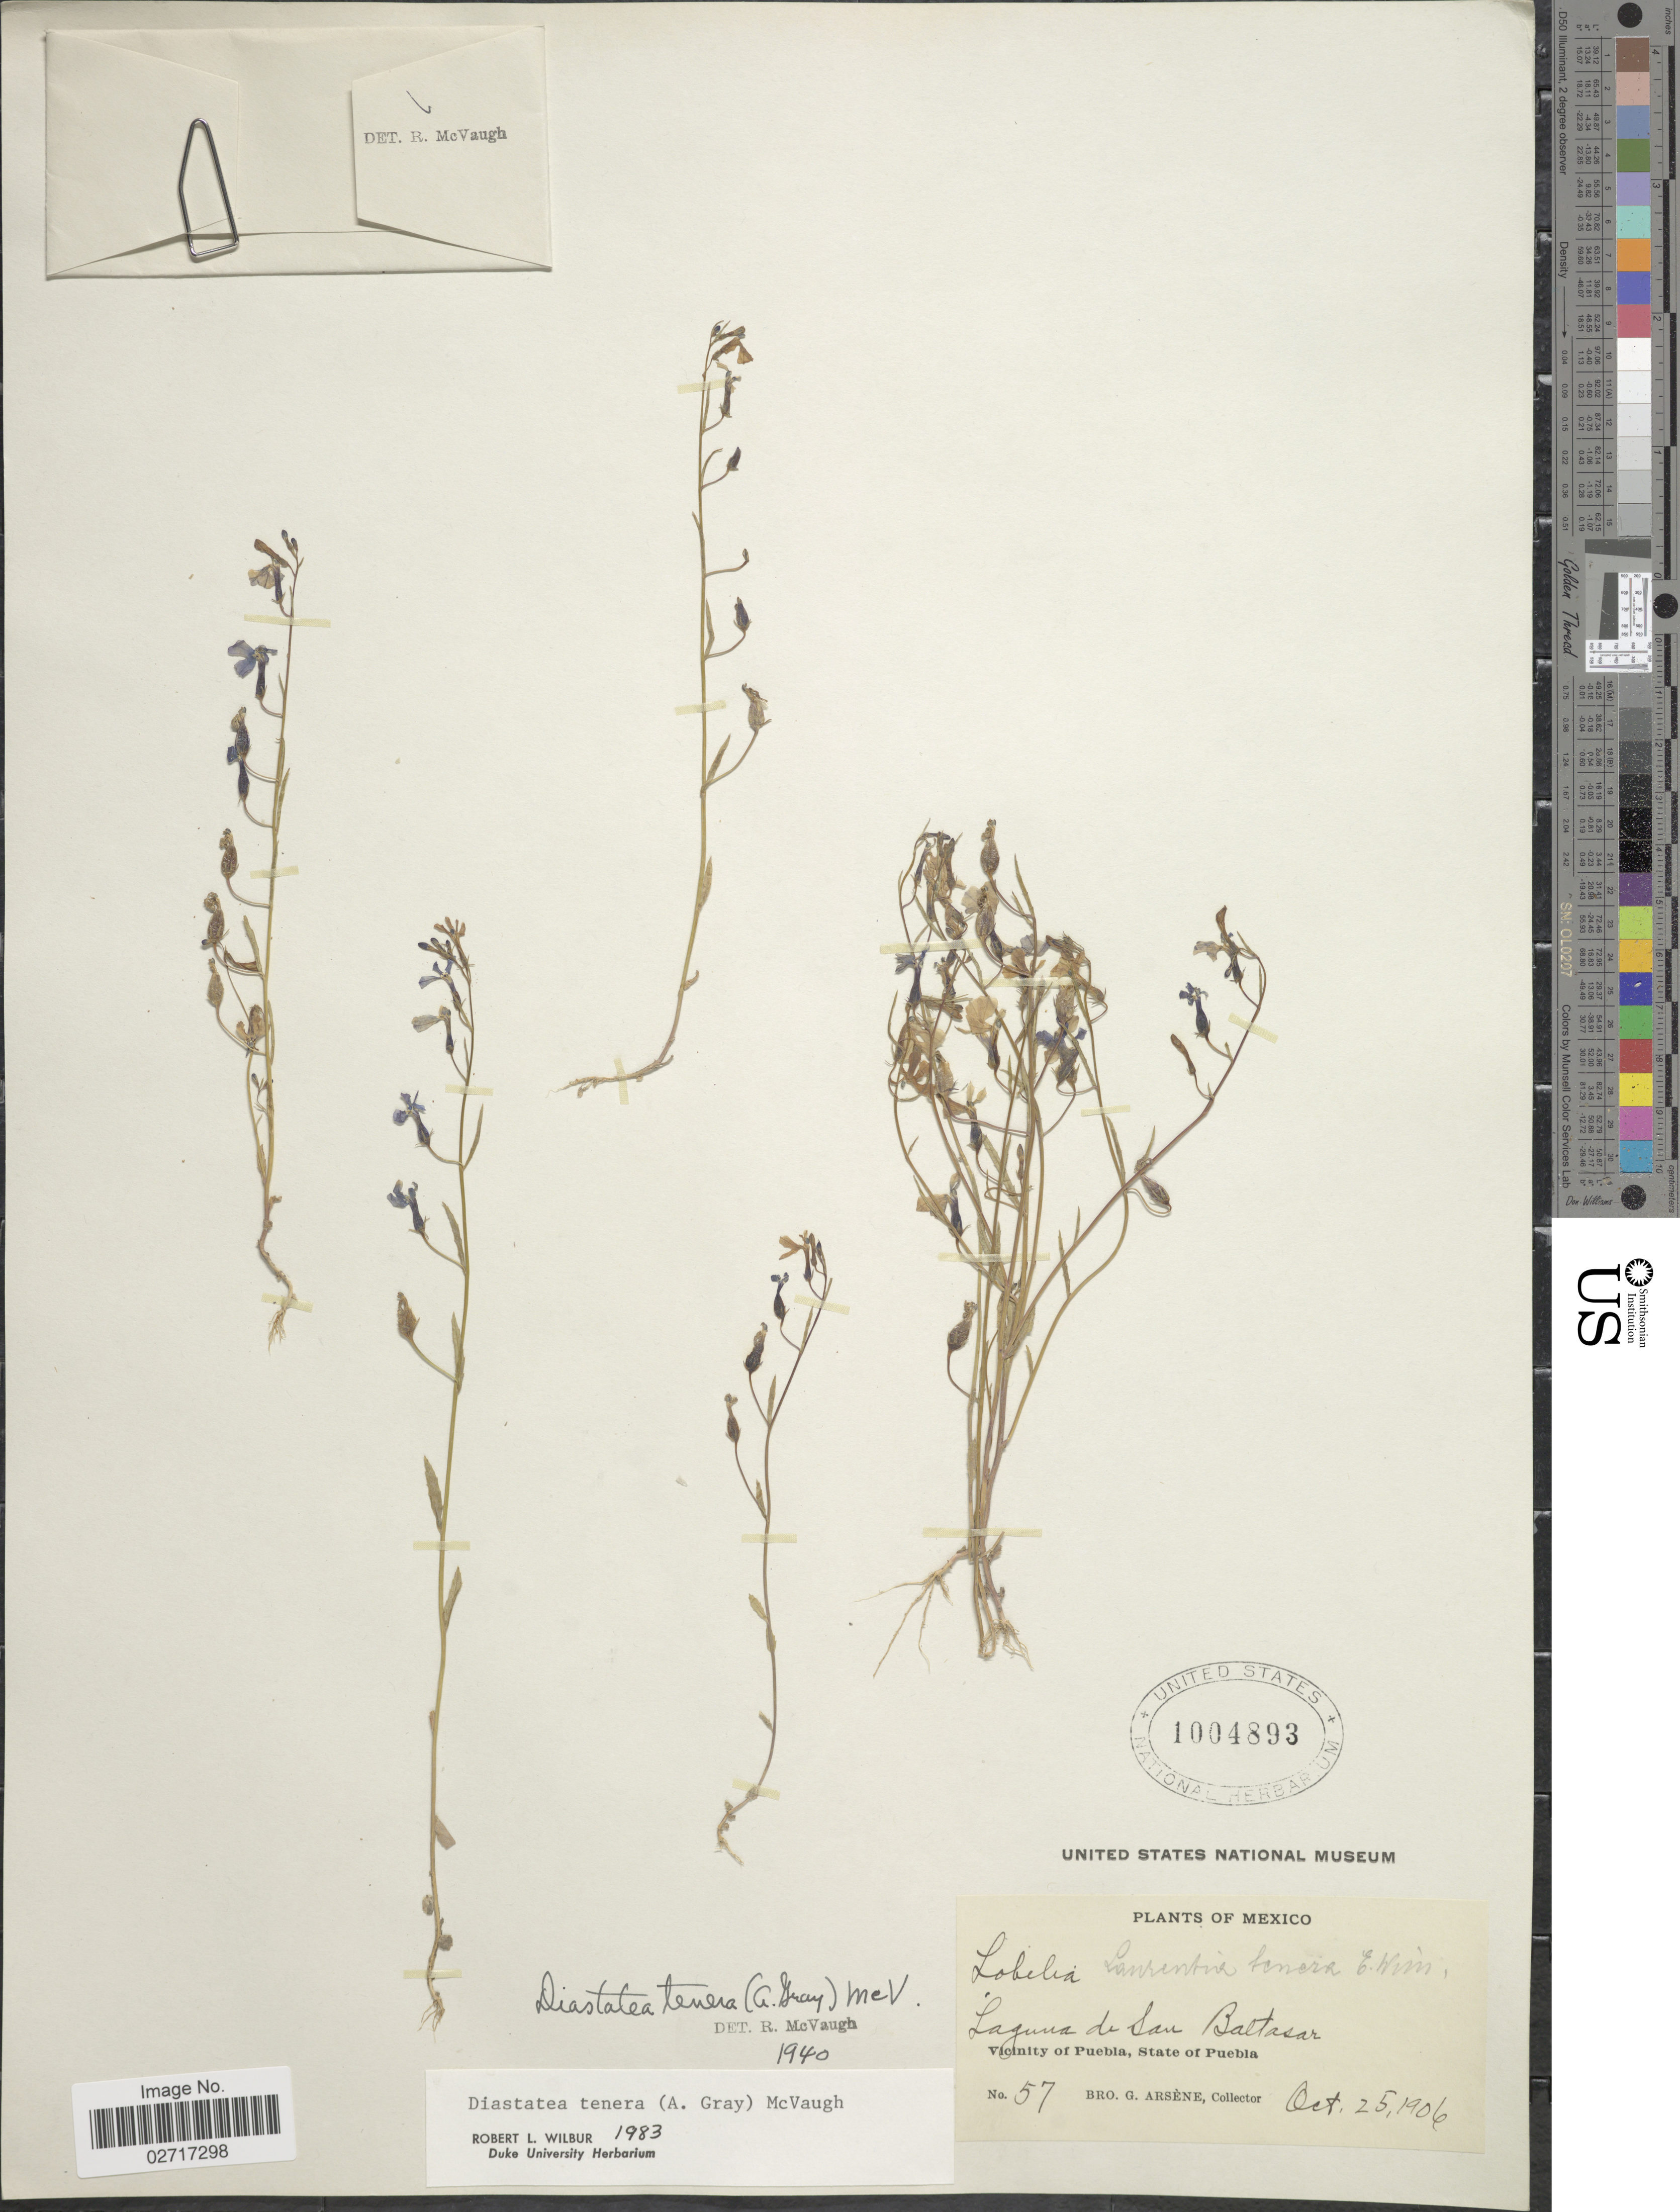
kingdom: Plantae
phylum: Tracheophyta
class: Magnoliopsida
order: Asterales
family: Campanulaceae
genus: Diastatea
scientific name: Diastatea tenera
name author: (A. Gray) McVaugh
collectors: Bro. G. Arsène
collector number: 57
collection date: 1906-10-25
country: Mexico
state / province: Puebla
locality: Laguna de San Baltasar. Vicinity of Puebla.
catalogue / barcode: US 1004893